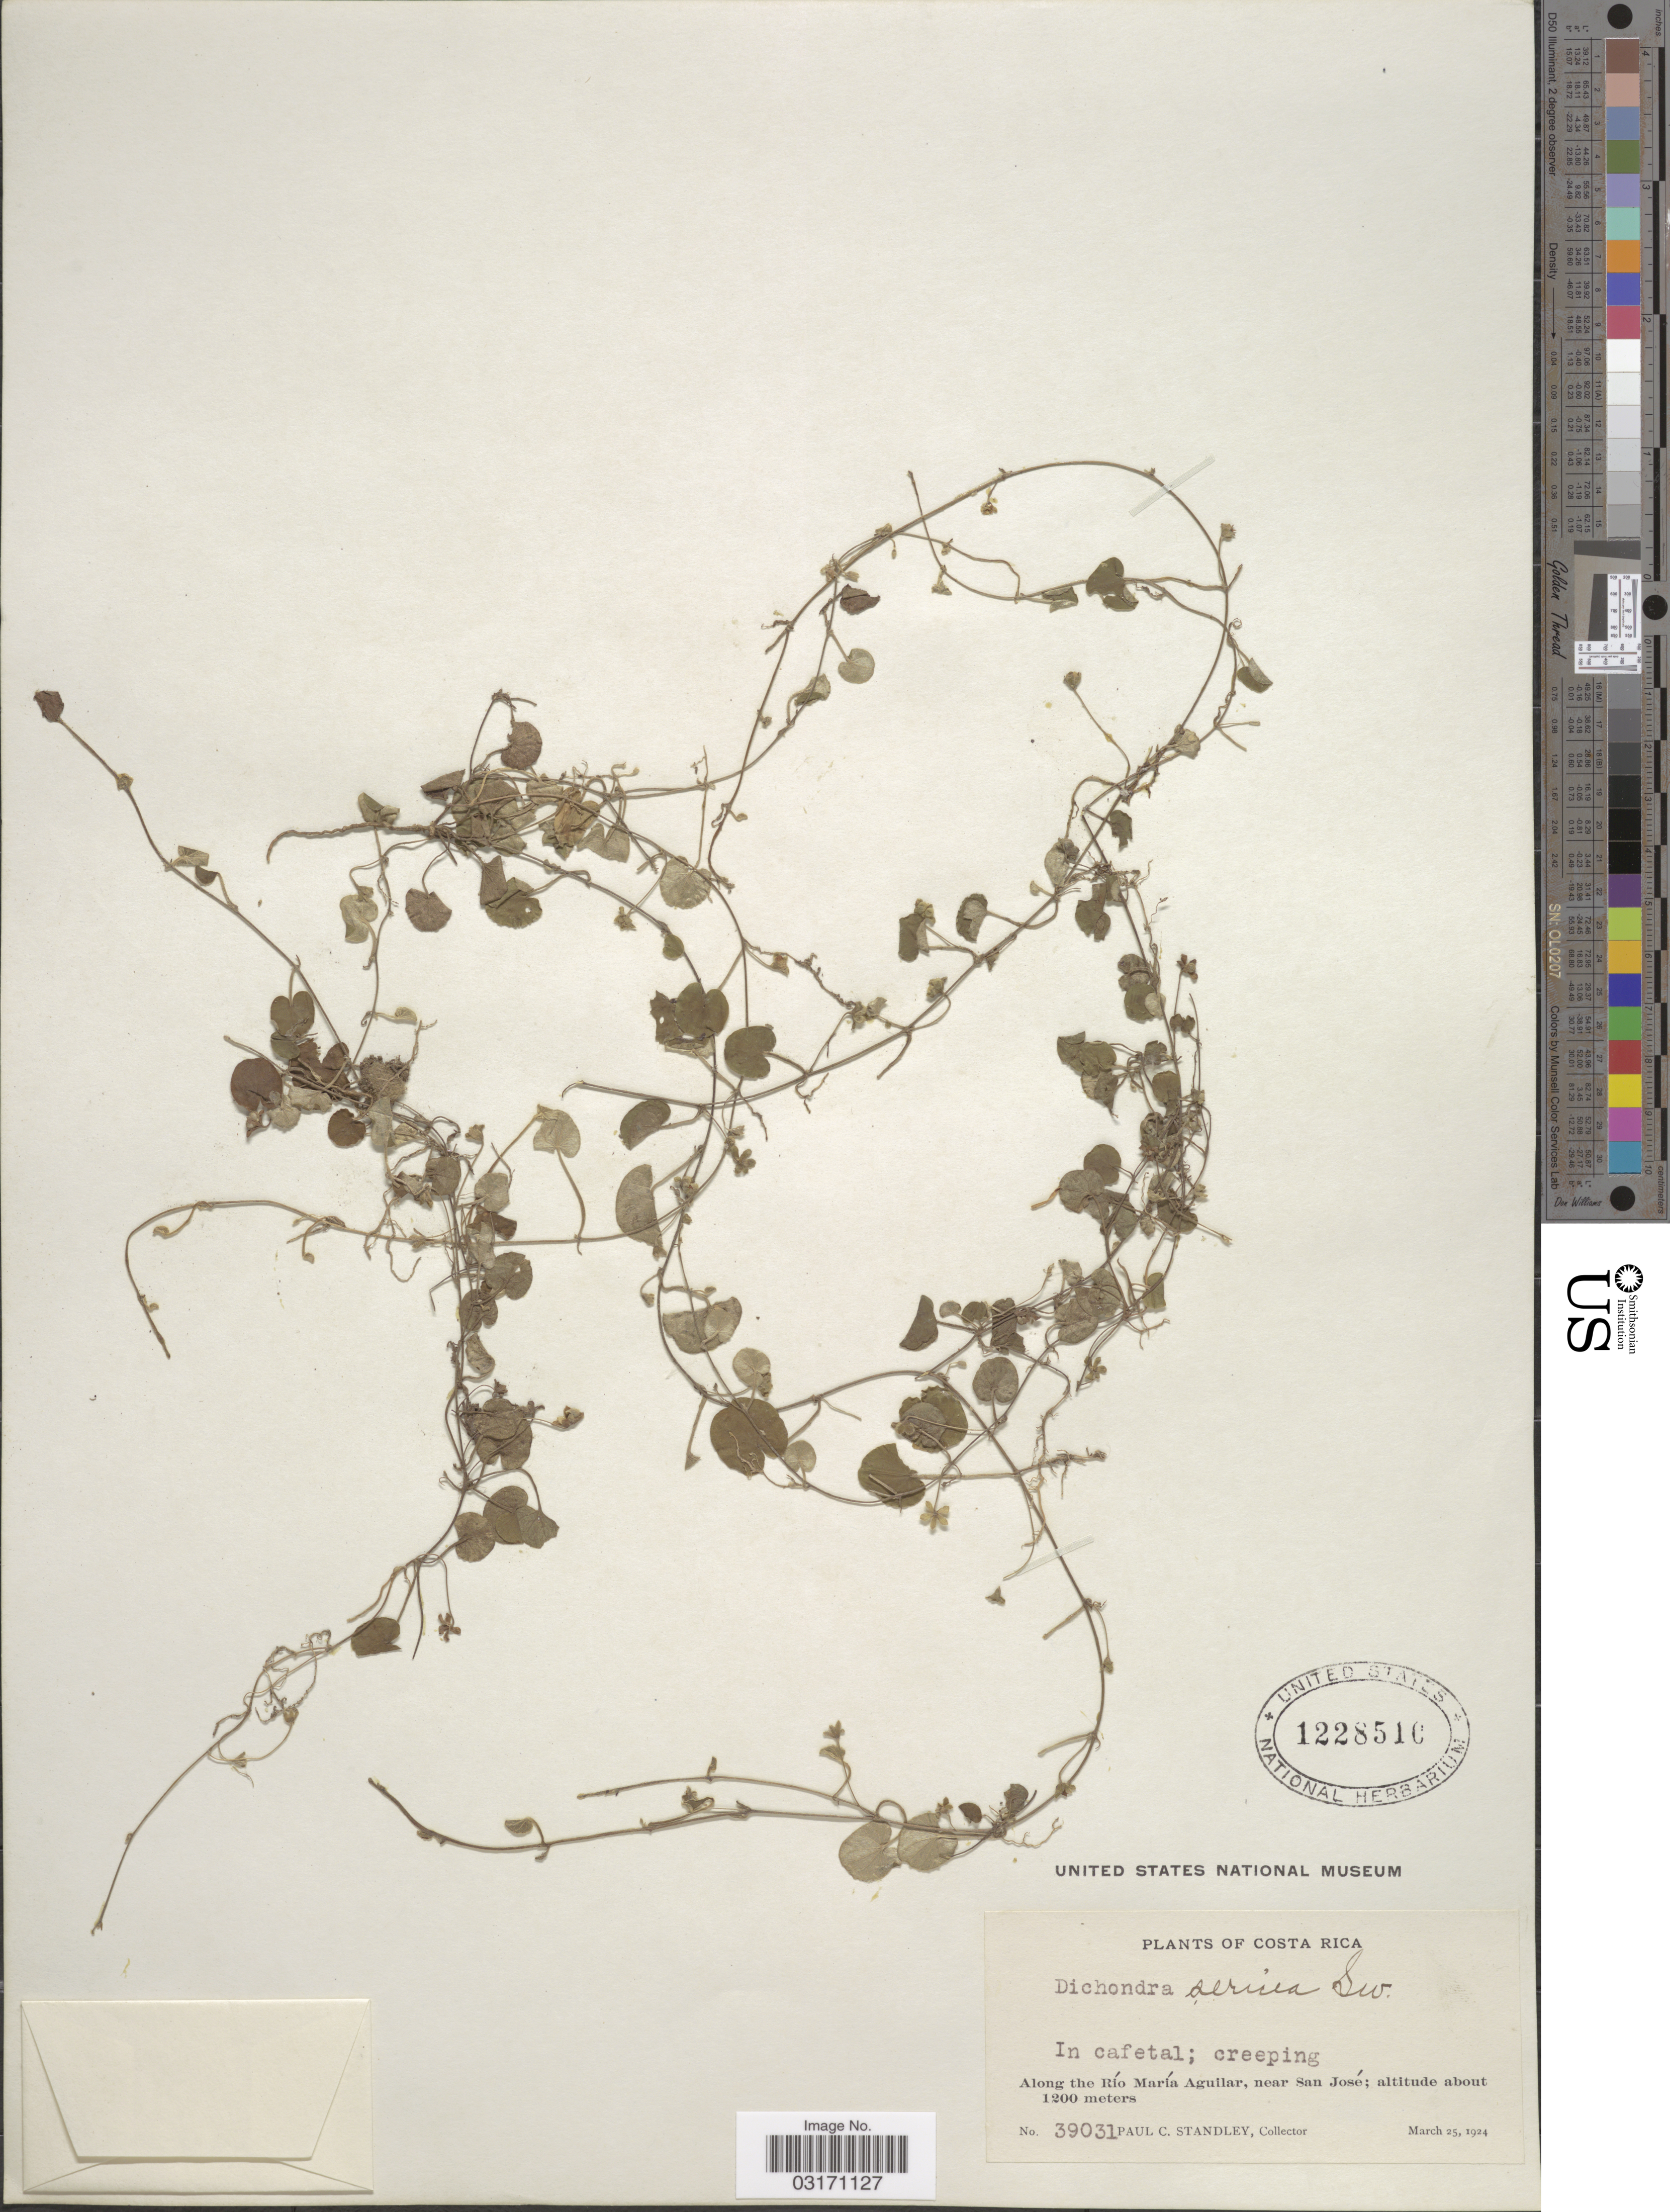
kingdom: Plantae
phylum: Tracheophyta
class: Magnoliopsida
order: Solanales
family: Convolvulaceae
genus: Dichondra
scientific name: Dichondra sericea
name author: Sw.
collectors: P. C. Standley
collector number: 39031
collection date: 1924-03-25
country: Costa Rica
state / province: San José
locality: Along the Río María Aguilar, near San José.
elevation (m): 1200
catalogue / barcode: US 1228510